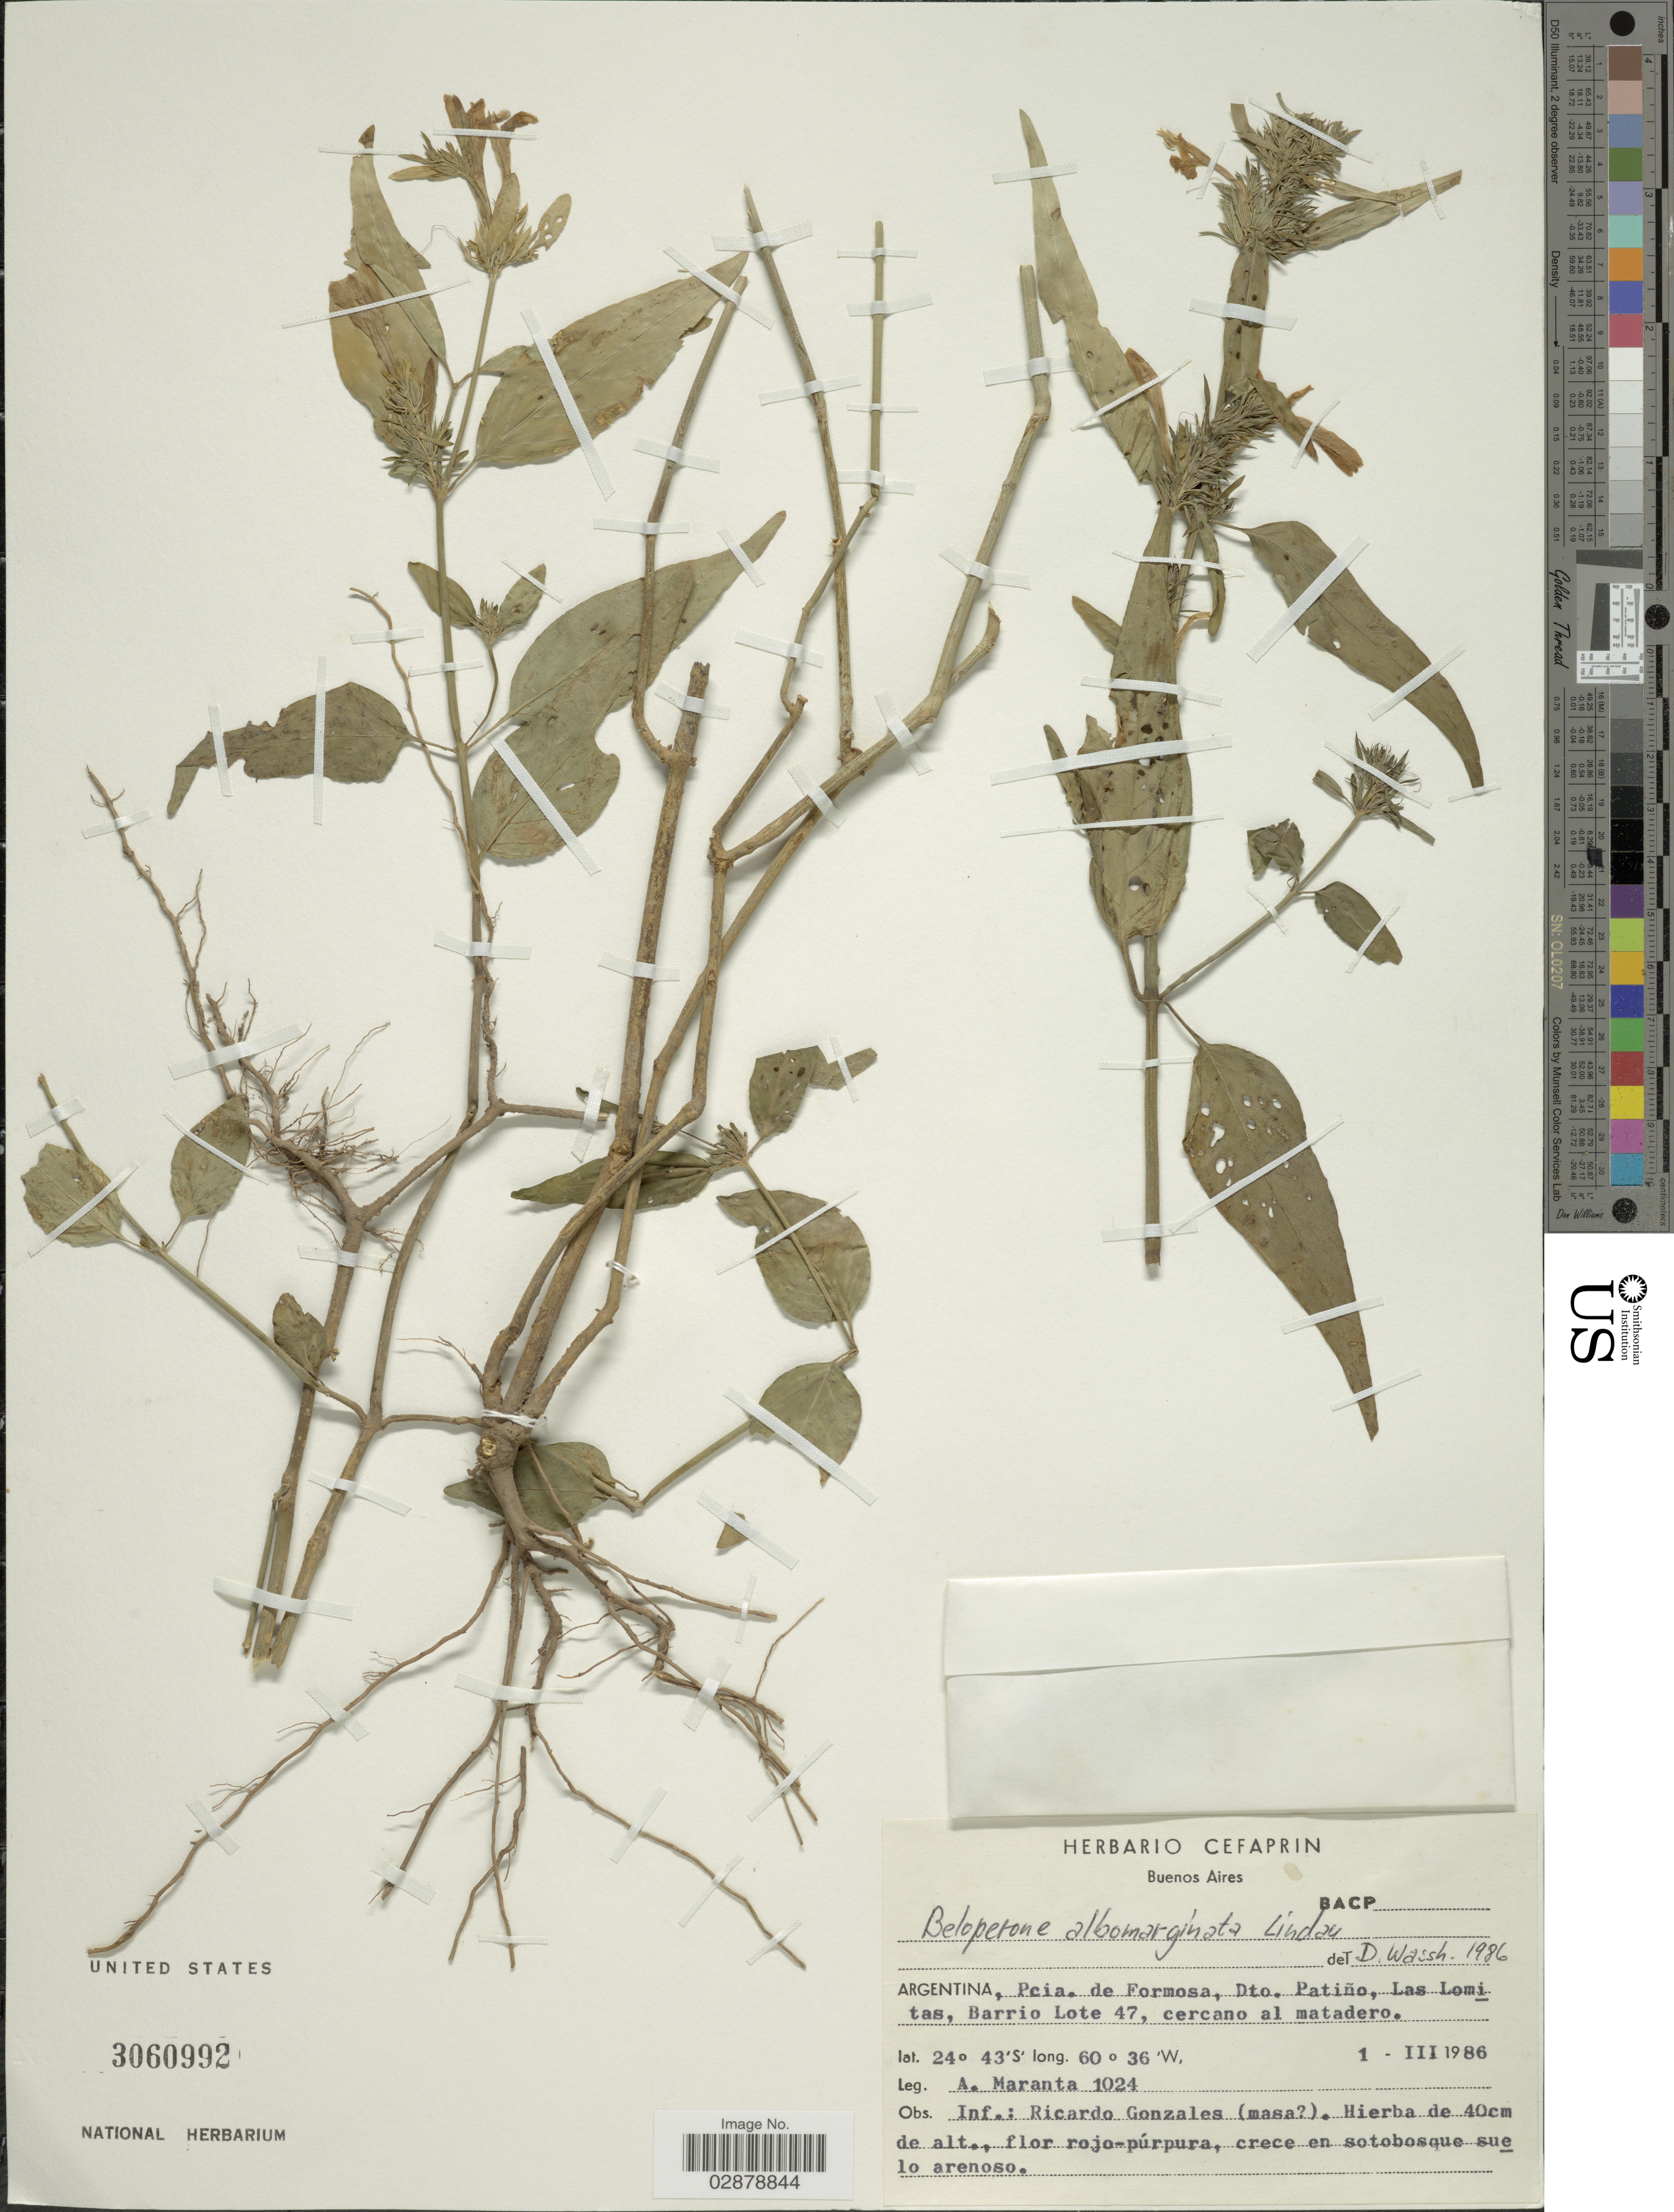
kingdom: Plantae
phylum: Tracheophyta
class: Magnoliopsida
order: Lamiales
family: Acanthaceae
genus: Justicia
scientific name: Justicia dumetorum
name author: Morong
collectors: A. Maranta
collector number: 1024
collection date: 1986-03-01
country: Argentina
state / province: Formosa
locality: Pcia. de Formosa, Dto. Patiño, Las Lomitas, Barrio Lote 47, cercano al matadero. Inf.: Ricardo Gonzales.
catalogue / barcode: US 3060992